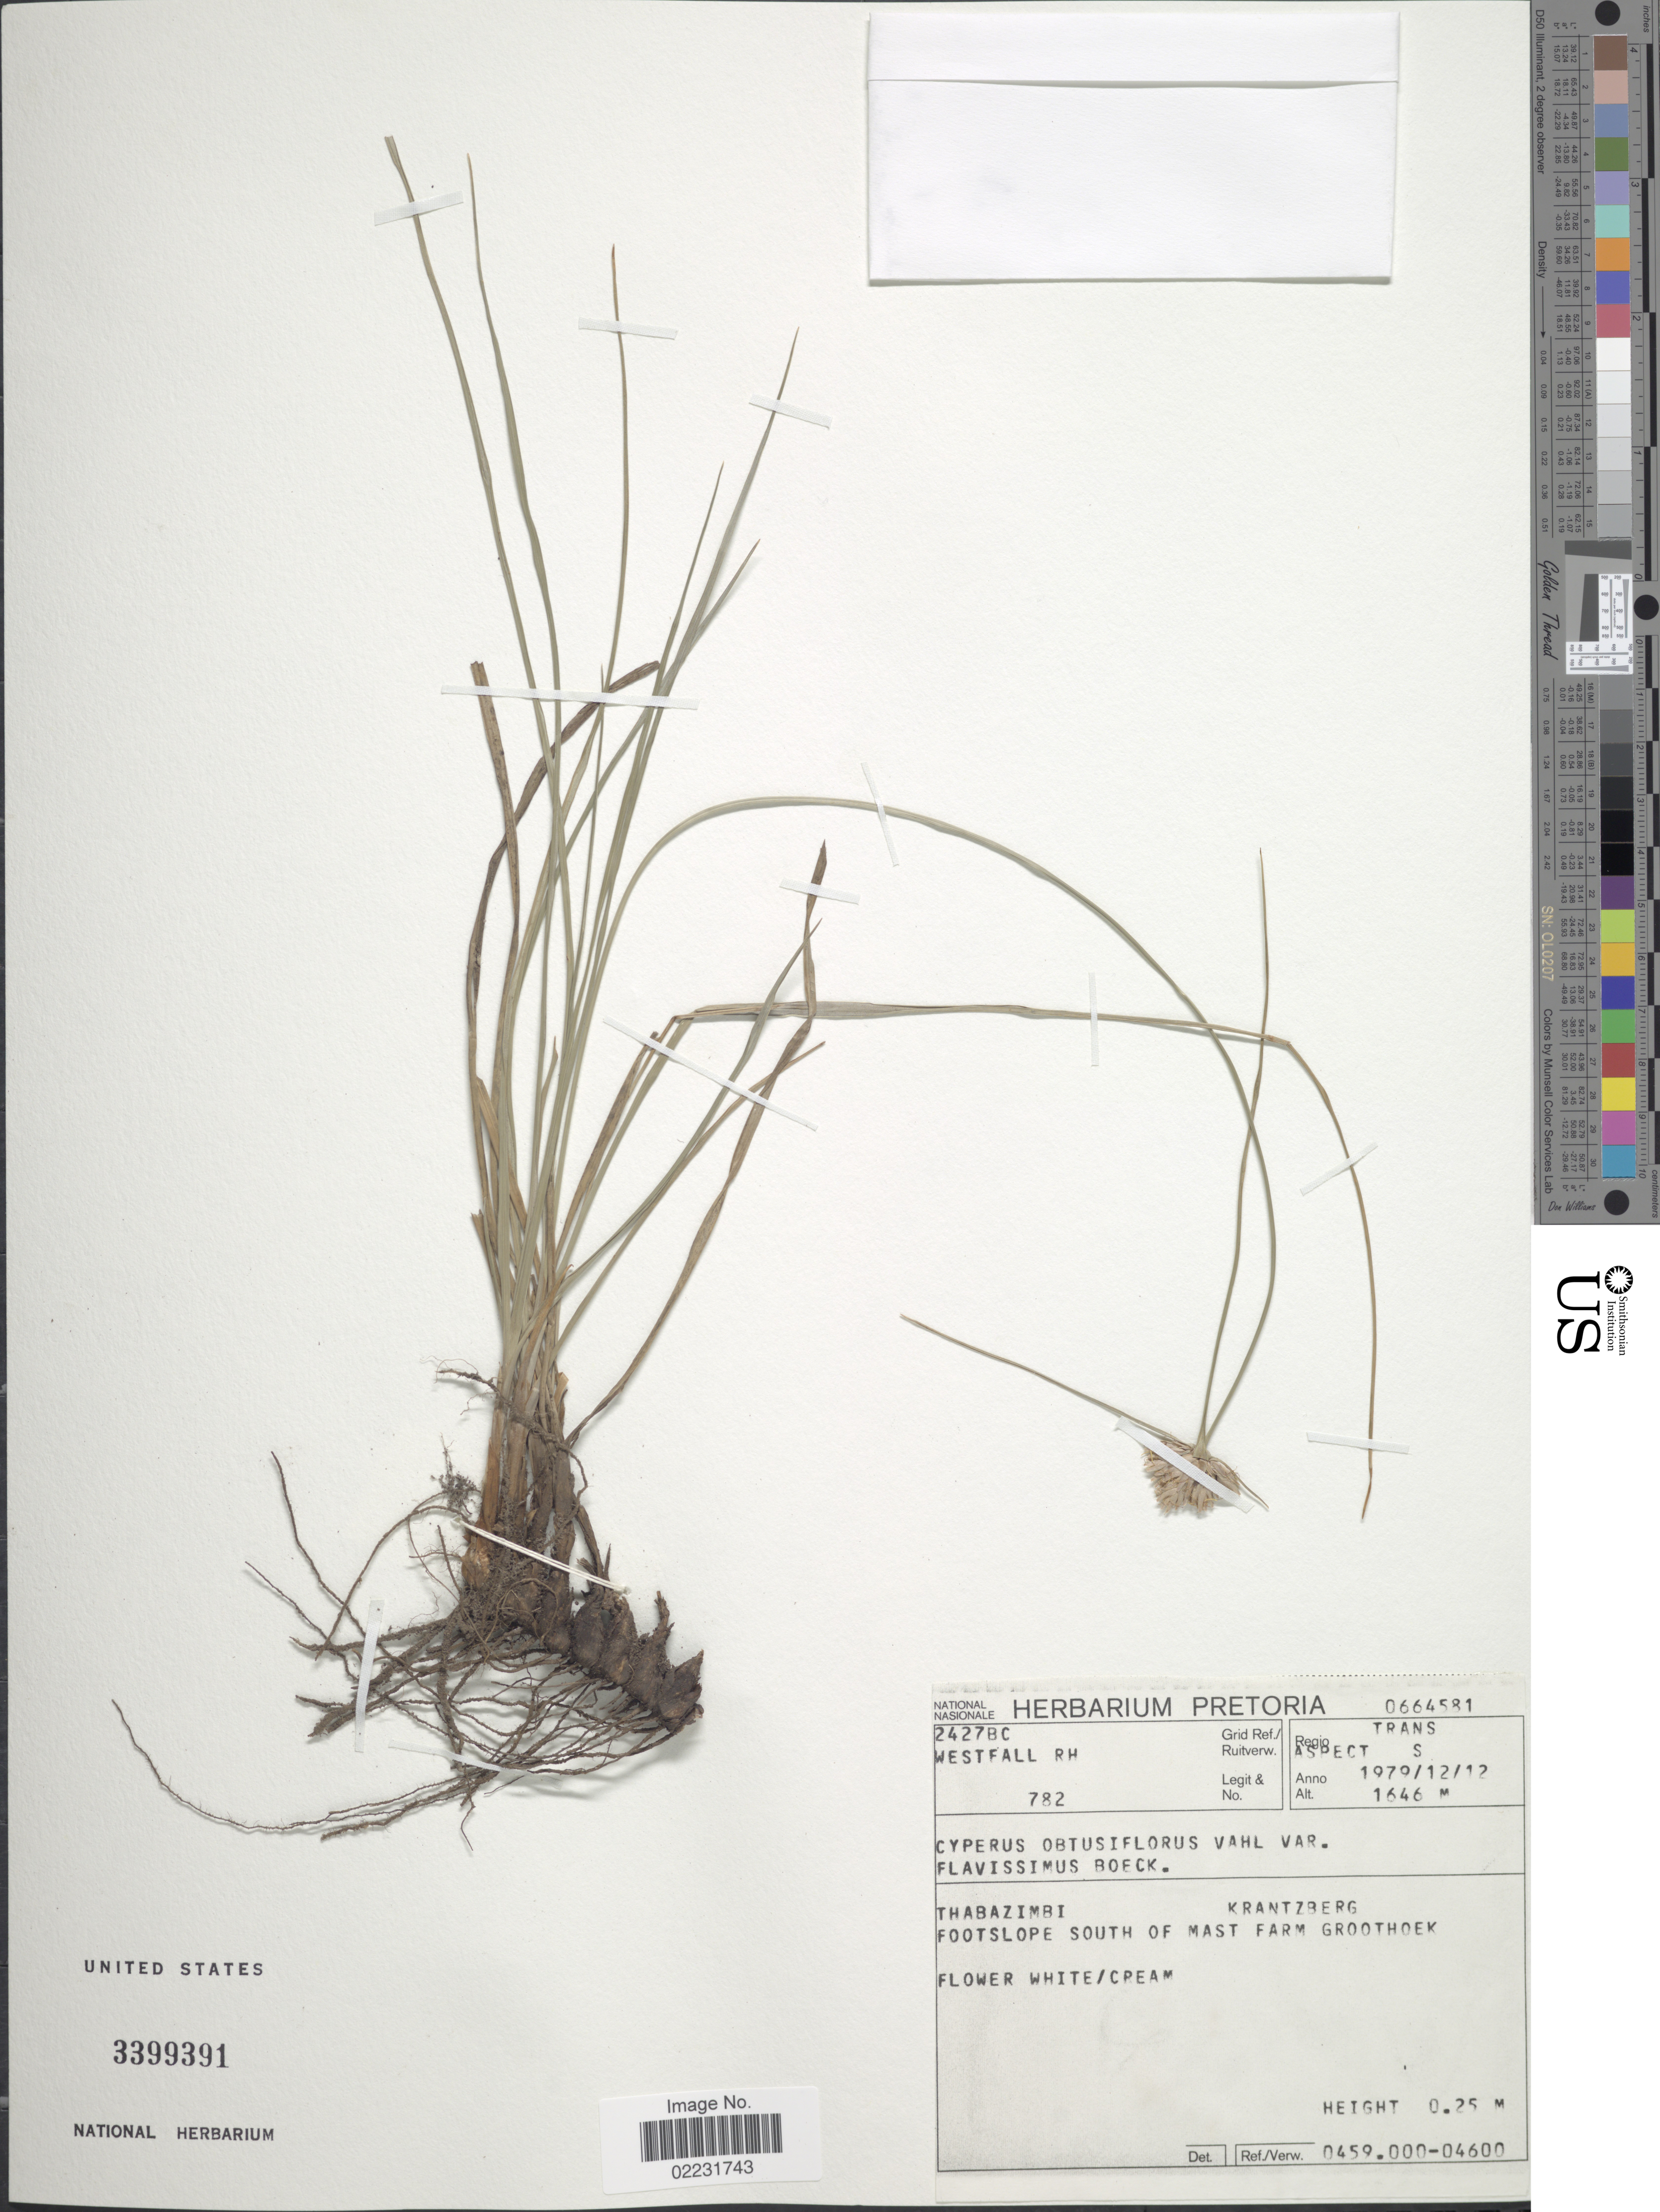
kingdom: Plantae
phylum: Tracheophyta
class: Liliopsida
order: Poales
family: Cyperaceae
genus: Cyperus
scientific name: Cyperus obtusiflorus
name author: Vahl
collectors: R. Westfall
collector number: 782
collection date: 1979-12-12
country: South Africa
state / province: Limpopo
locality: Trans Aspect S, Thabazimbi, Krantzberg, Footslope south of Mast Farm Groothoek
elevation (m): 1646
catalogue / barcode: US 3399391